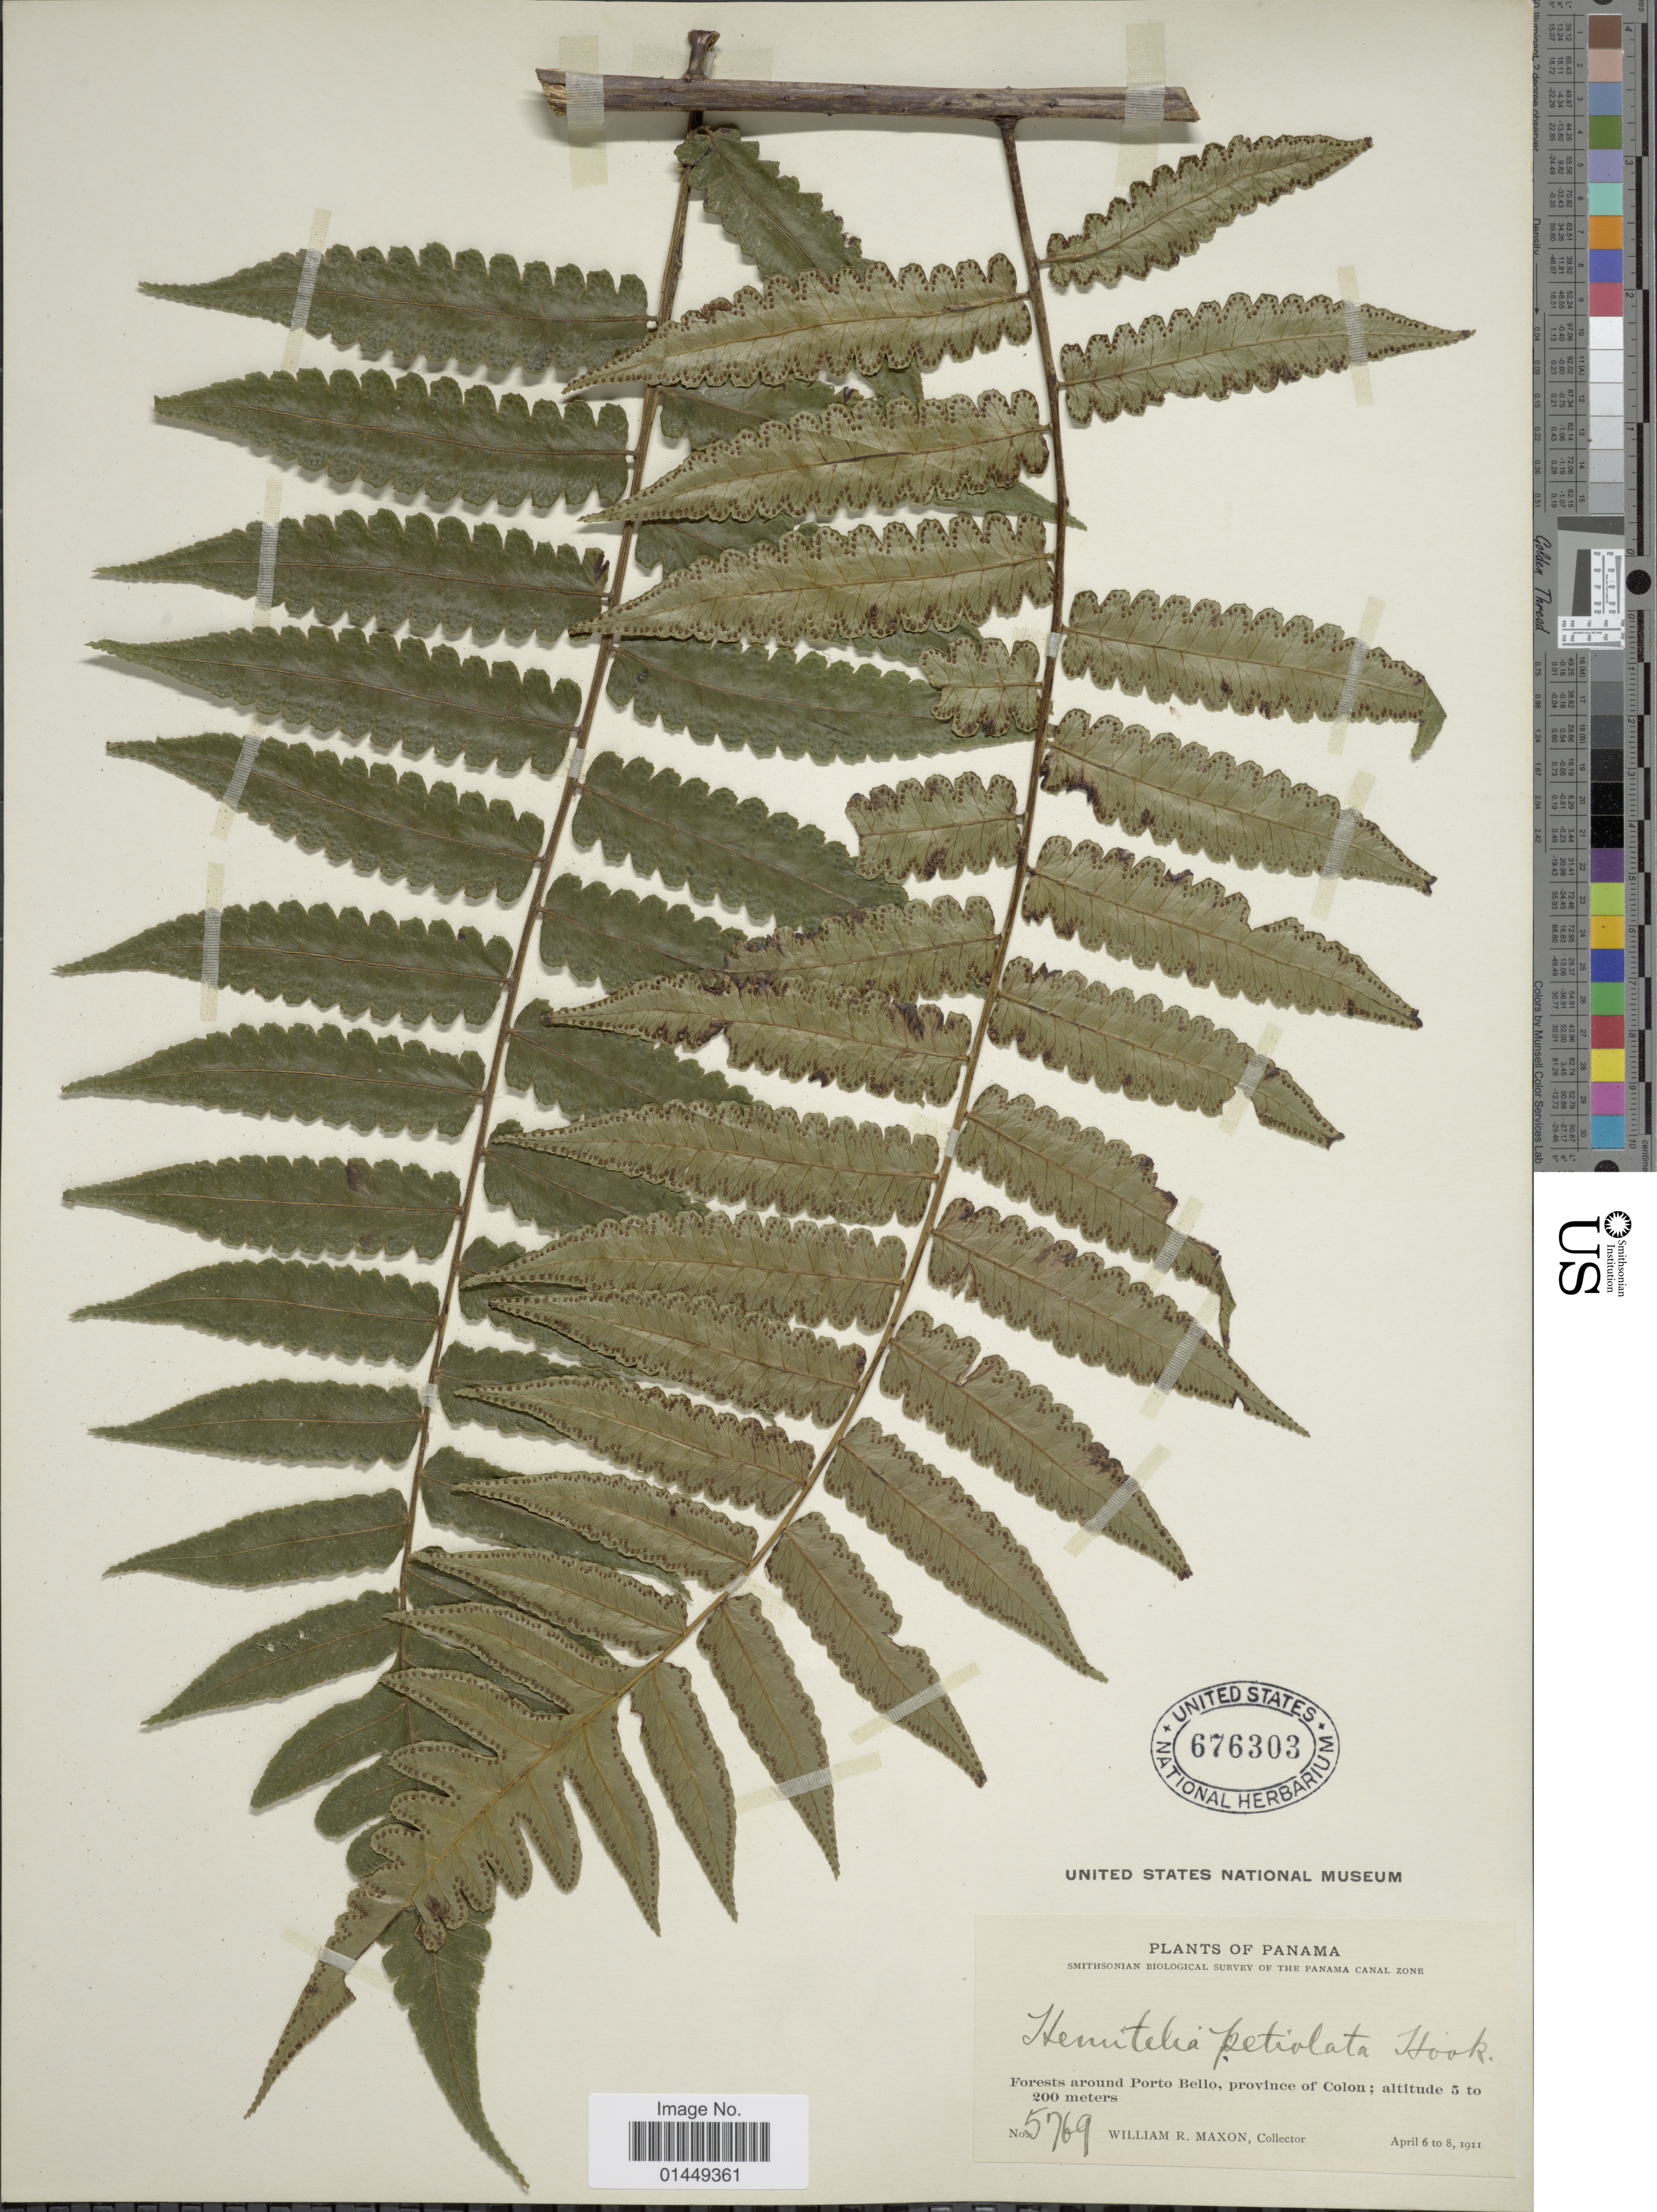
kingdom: Plantae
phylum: Tracheophyta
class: Polypodiopsida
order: Cyatheales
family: Cyatheaceae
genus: Cyathea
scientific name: Cyathea petiolata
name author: (Hook.) R.M. Tryon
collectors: W. R. Maxon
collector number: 5769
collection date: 1911-04-06/1911-04-08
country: Panama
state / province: Colón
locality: Forests around Porto Bello, province of Colon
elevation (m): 5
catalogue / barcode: US 676303